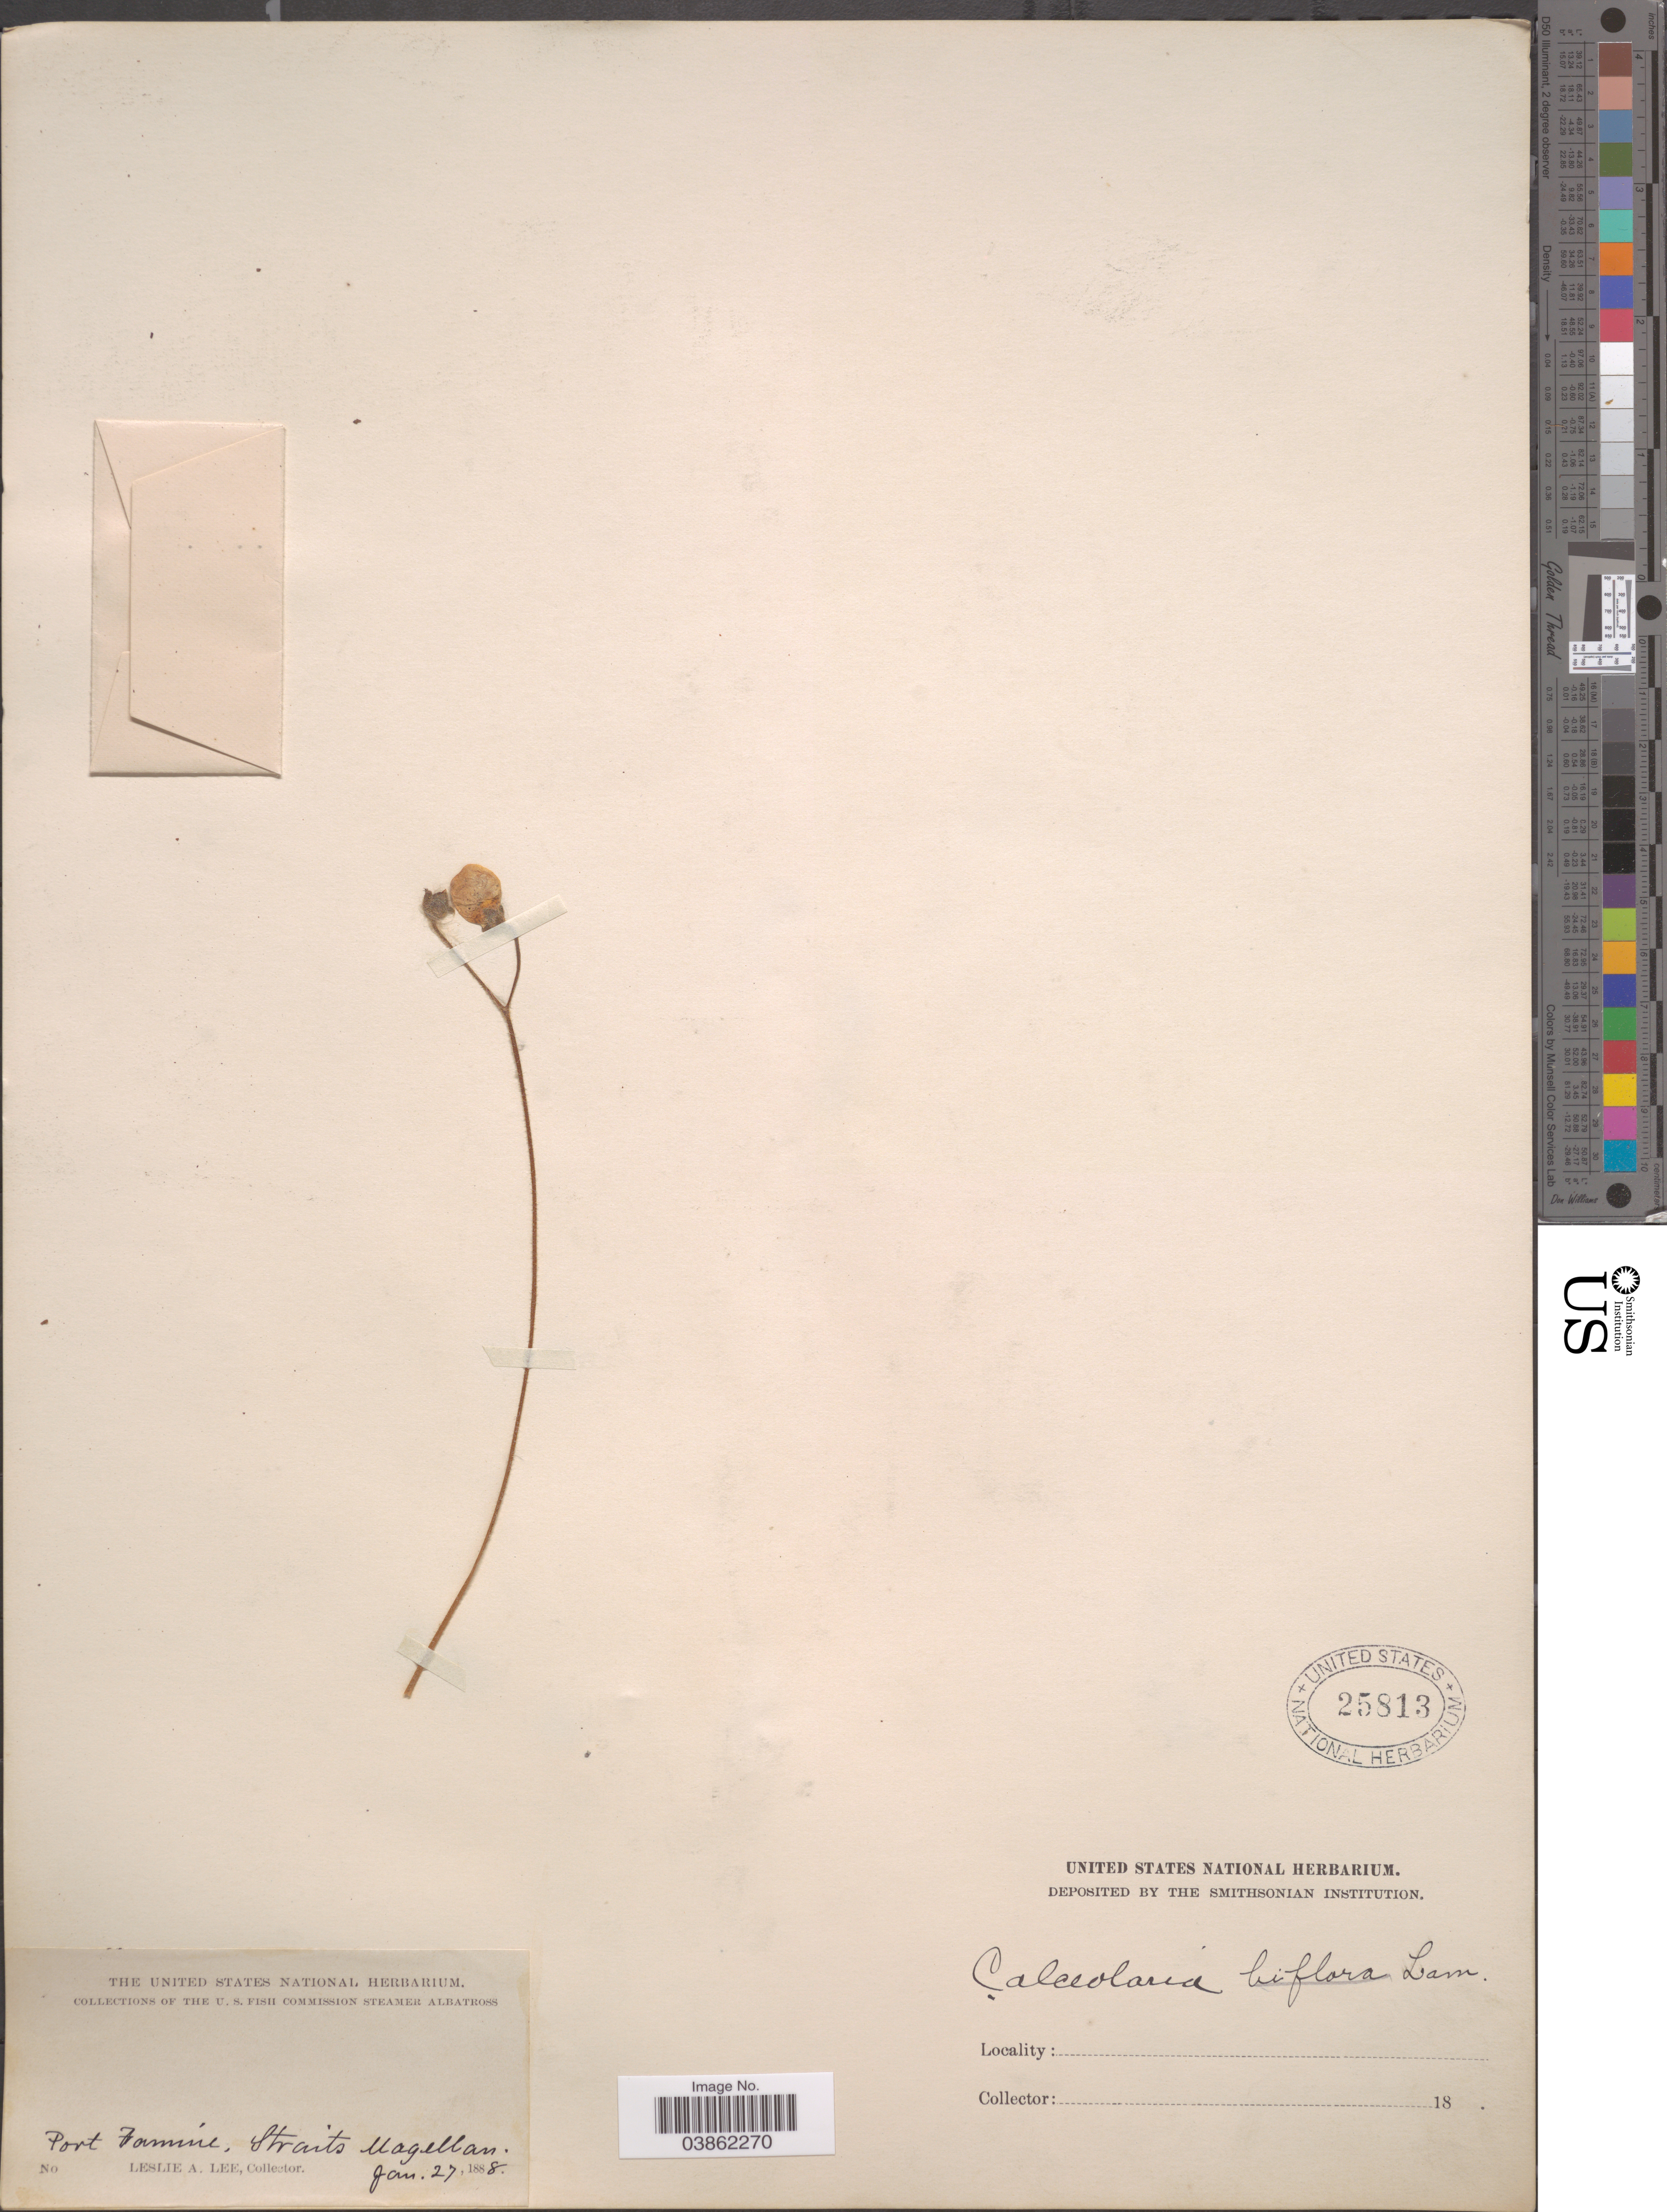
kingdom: Plantae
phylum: Tracheophyta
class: Magnoliopsida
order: Lamiales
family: Calceolariaceae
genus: Calceolaria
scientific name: Calceolaria sp.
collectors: L. Lee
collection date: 1888-01-27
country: Chile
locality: Port Famine, Straits Magellan.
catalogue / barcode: US 25813